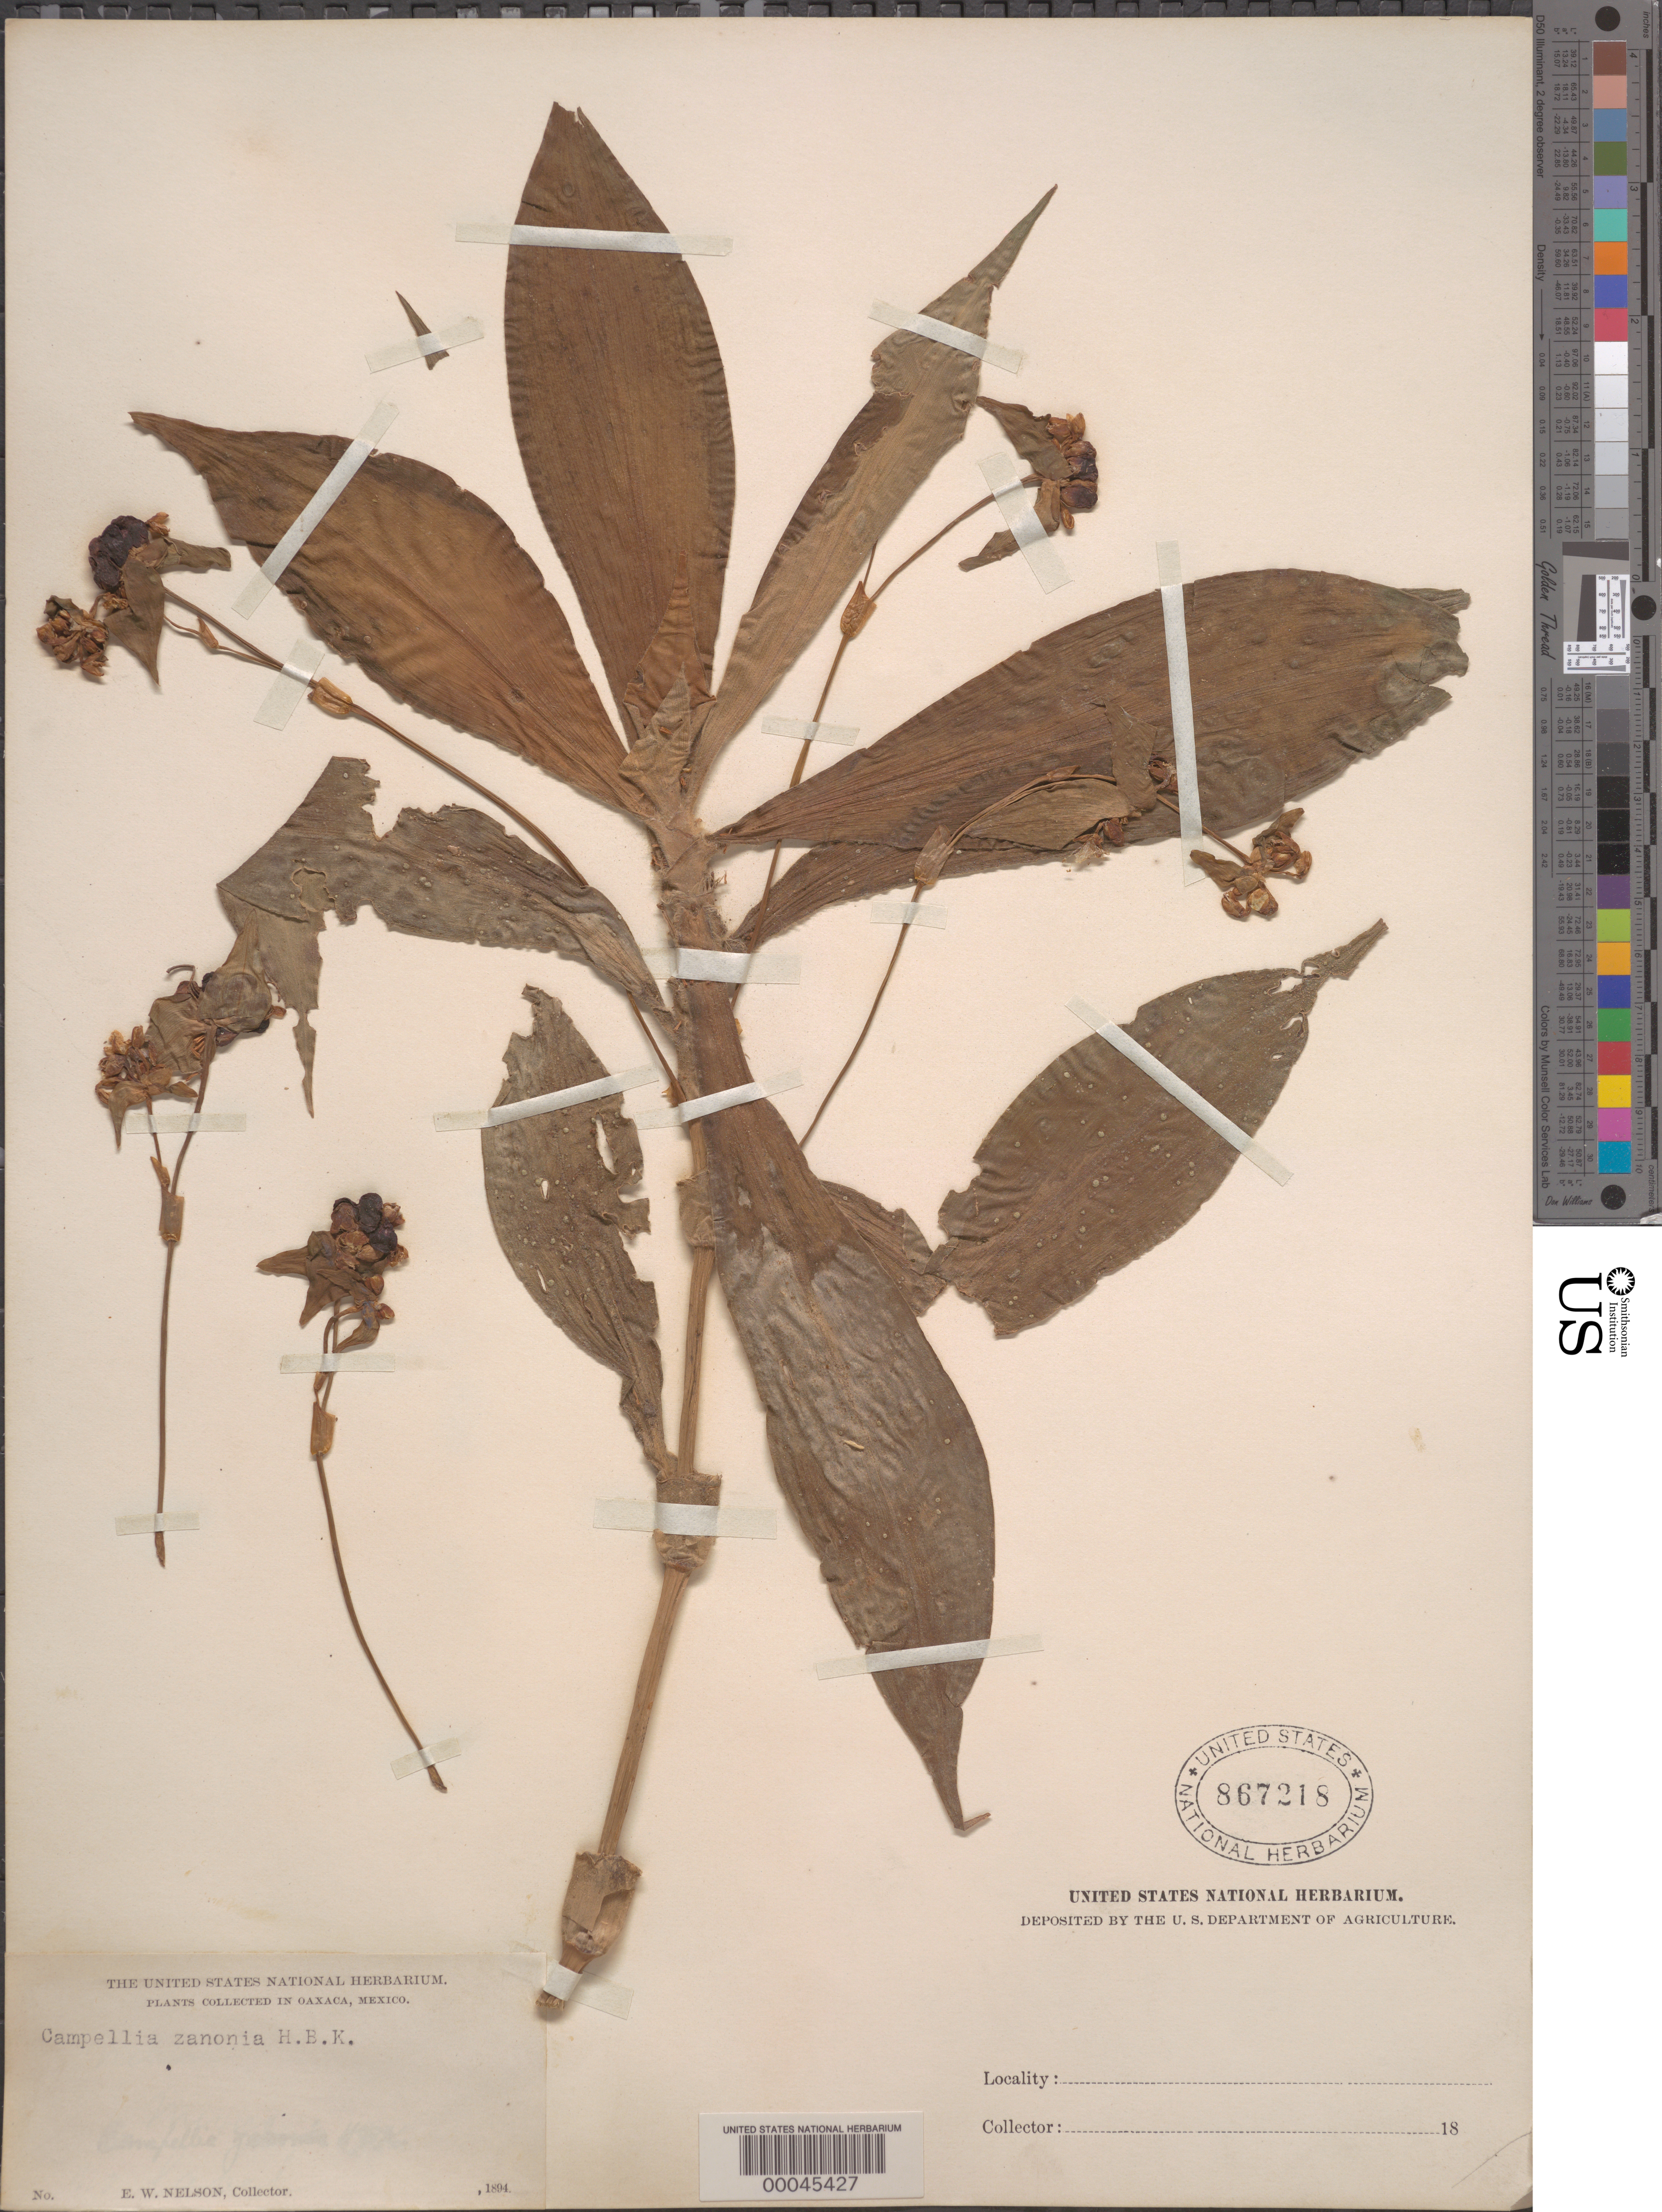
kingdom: Plantae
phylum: Tracheophyta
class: Liliopsida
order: Commelinales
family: Commelinaceae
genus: Tradescantia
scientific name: Tradescantia zanonia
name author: (L.) Sw.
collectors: E. W. Nelson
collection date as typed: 1894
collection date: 1894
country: Mexico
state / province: Oaxaca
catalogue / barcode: US 867218